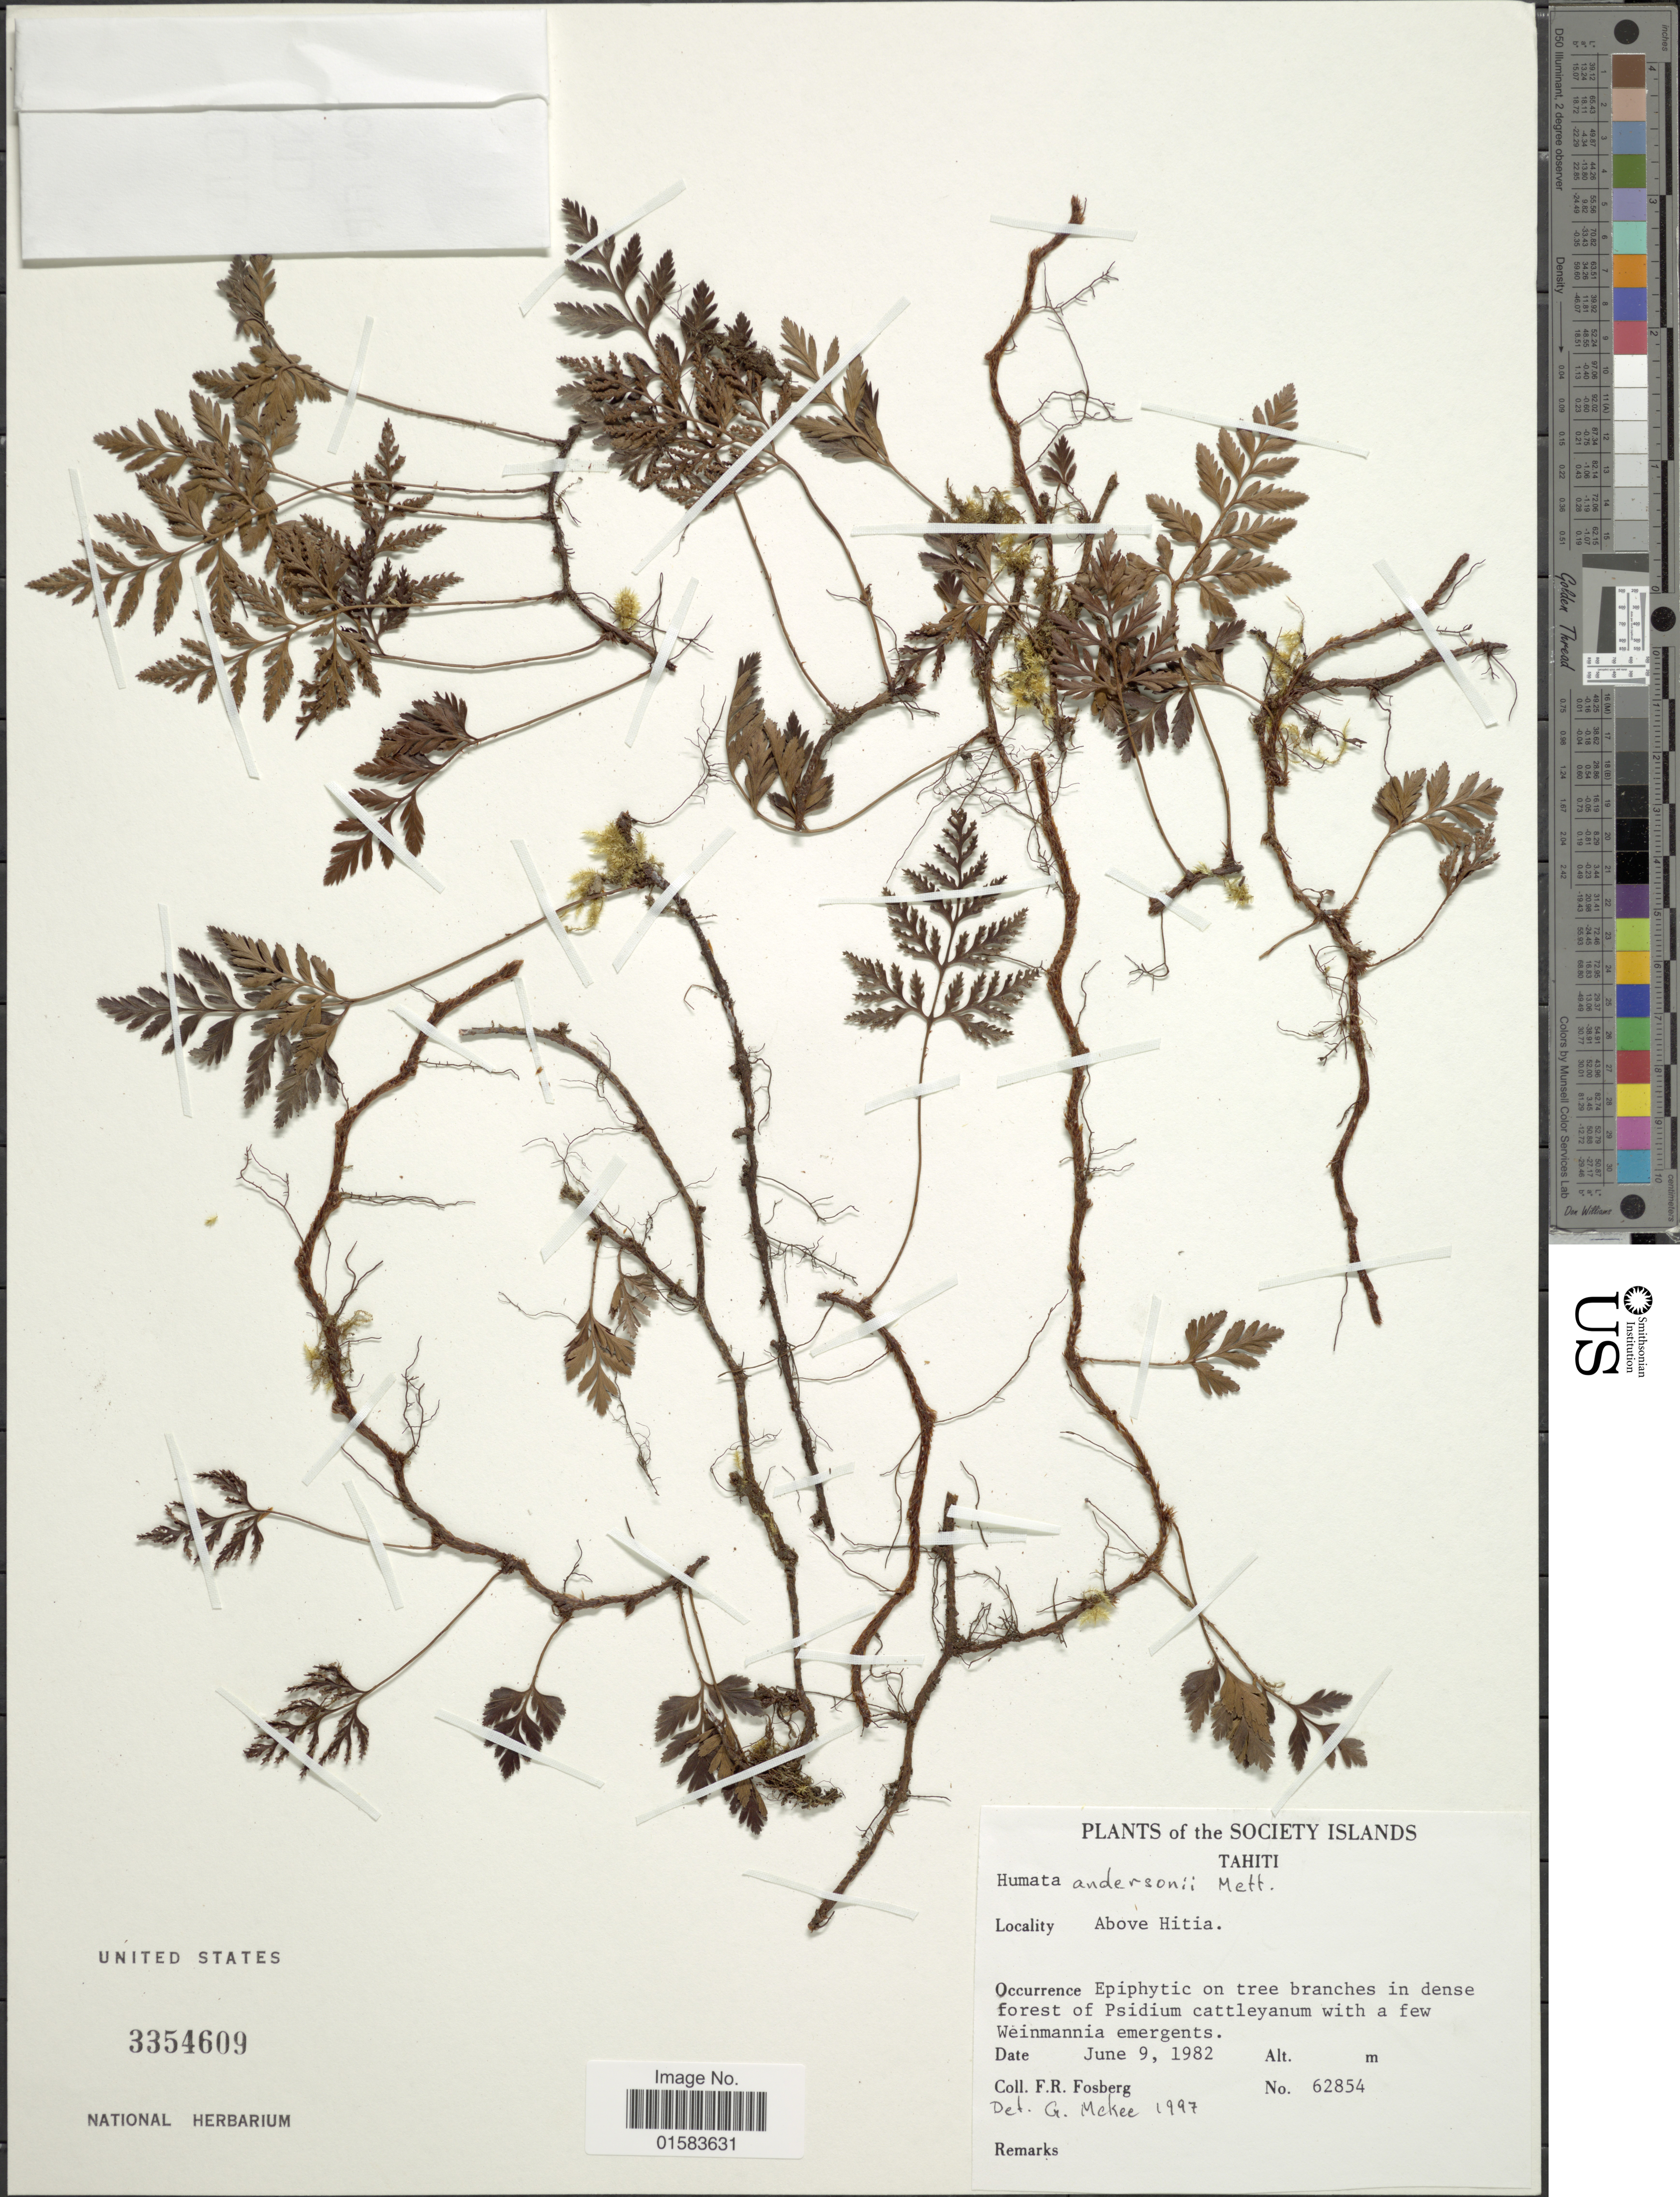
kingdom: Plantae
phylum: Tracheophyta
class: Polypodiopsida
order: Polypodiales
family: Davalliaceae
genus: Davallia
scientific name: Davallia repens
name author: (L. f.) Kuhn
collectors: F. R. Fosberg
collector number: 62854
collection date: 1982-06-09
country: French Polynesia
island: Tahiti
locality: Tahiti, Above Hitia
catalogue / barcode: US 3354609